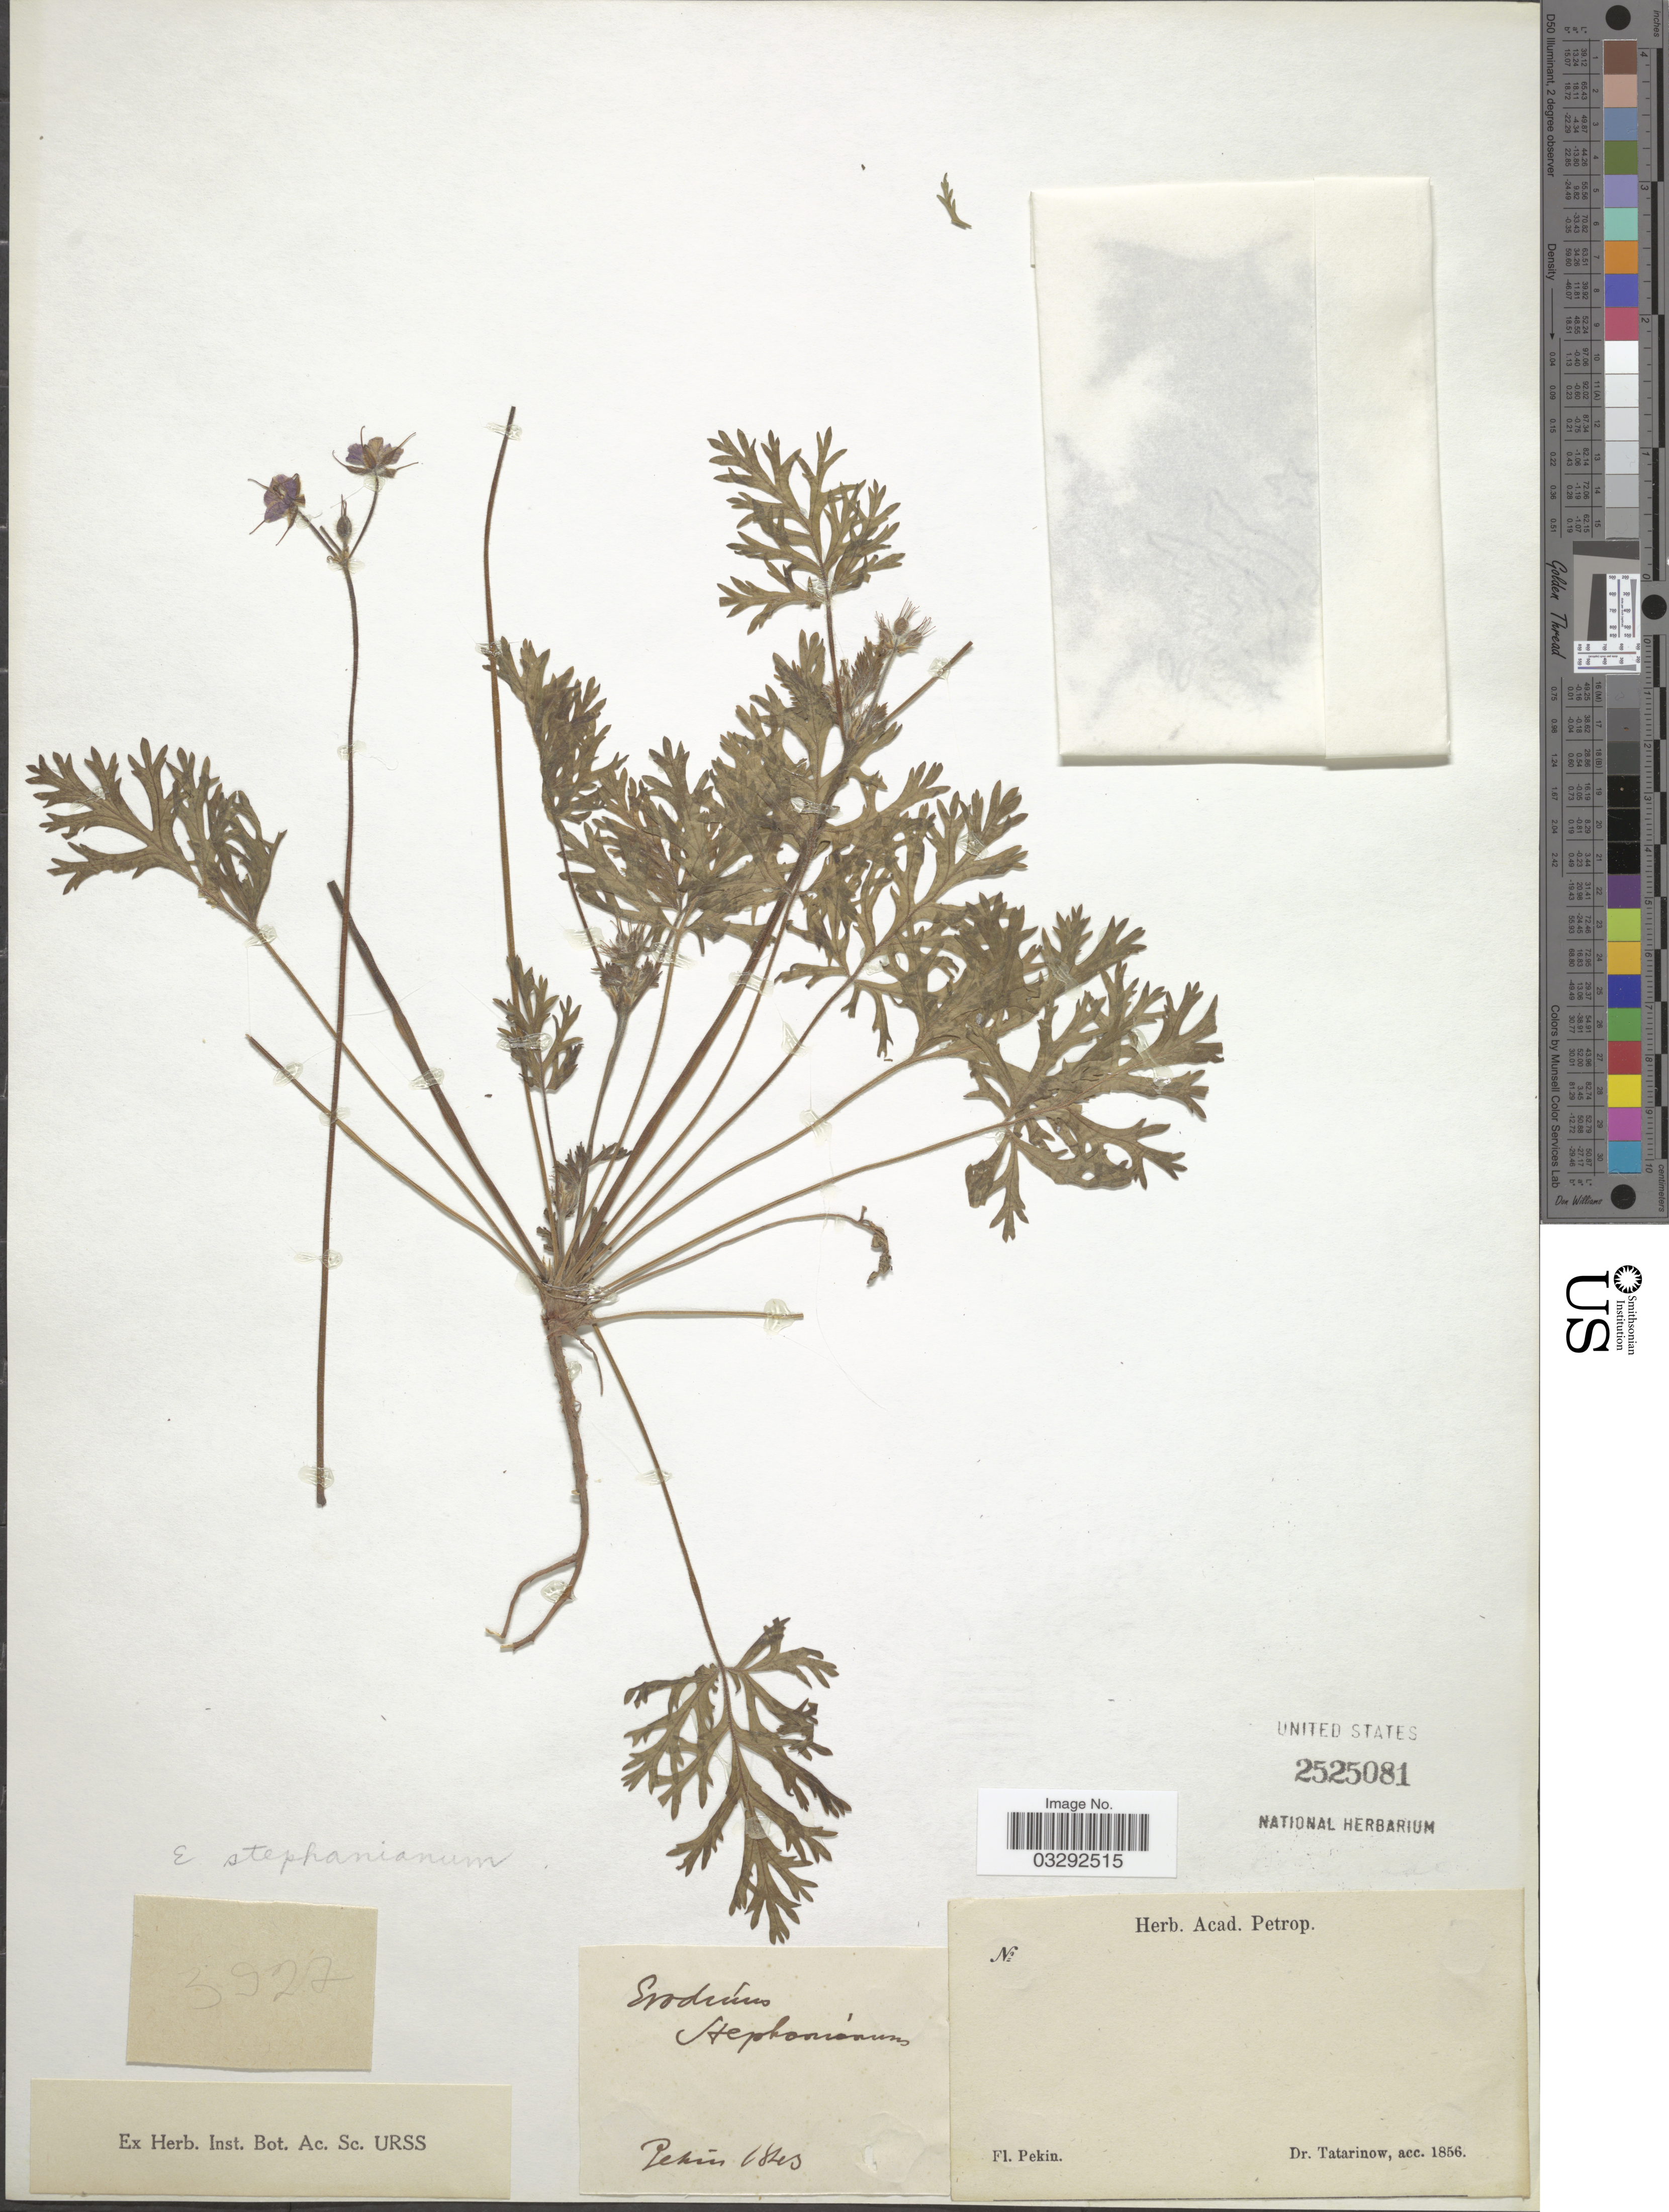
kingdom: Plantae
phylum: Tracheophyta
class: Magnoliopsida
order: Geraniales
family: Geraniaceae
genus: Erodium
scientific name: Erodium stephanianum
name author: Willd.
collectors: -. Tatarinow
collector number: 3927?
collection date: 1800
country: China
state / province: Beijing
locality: Pekin.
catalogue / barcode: US 2525081